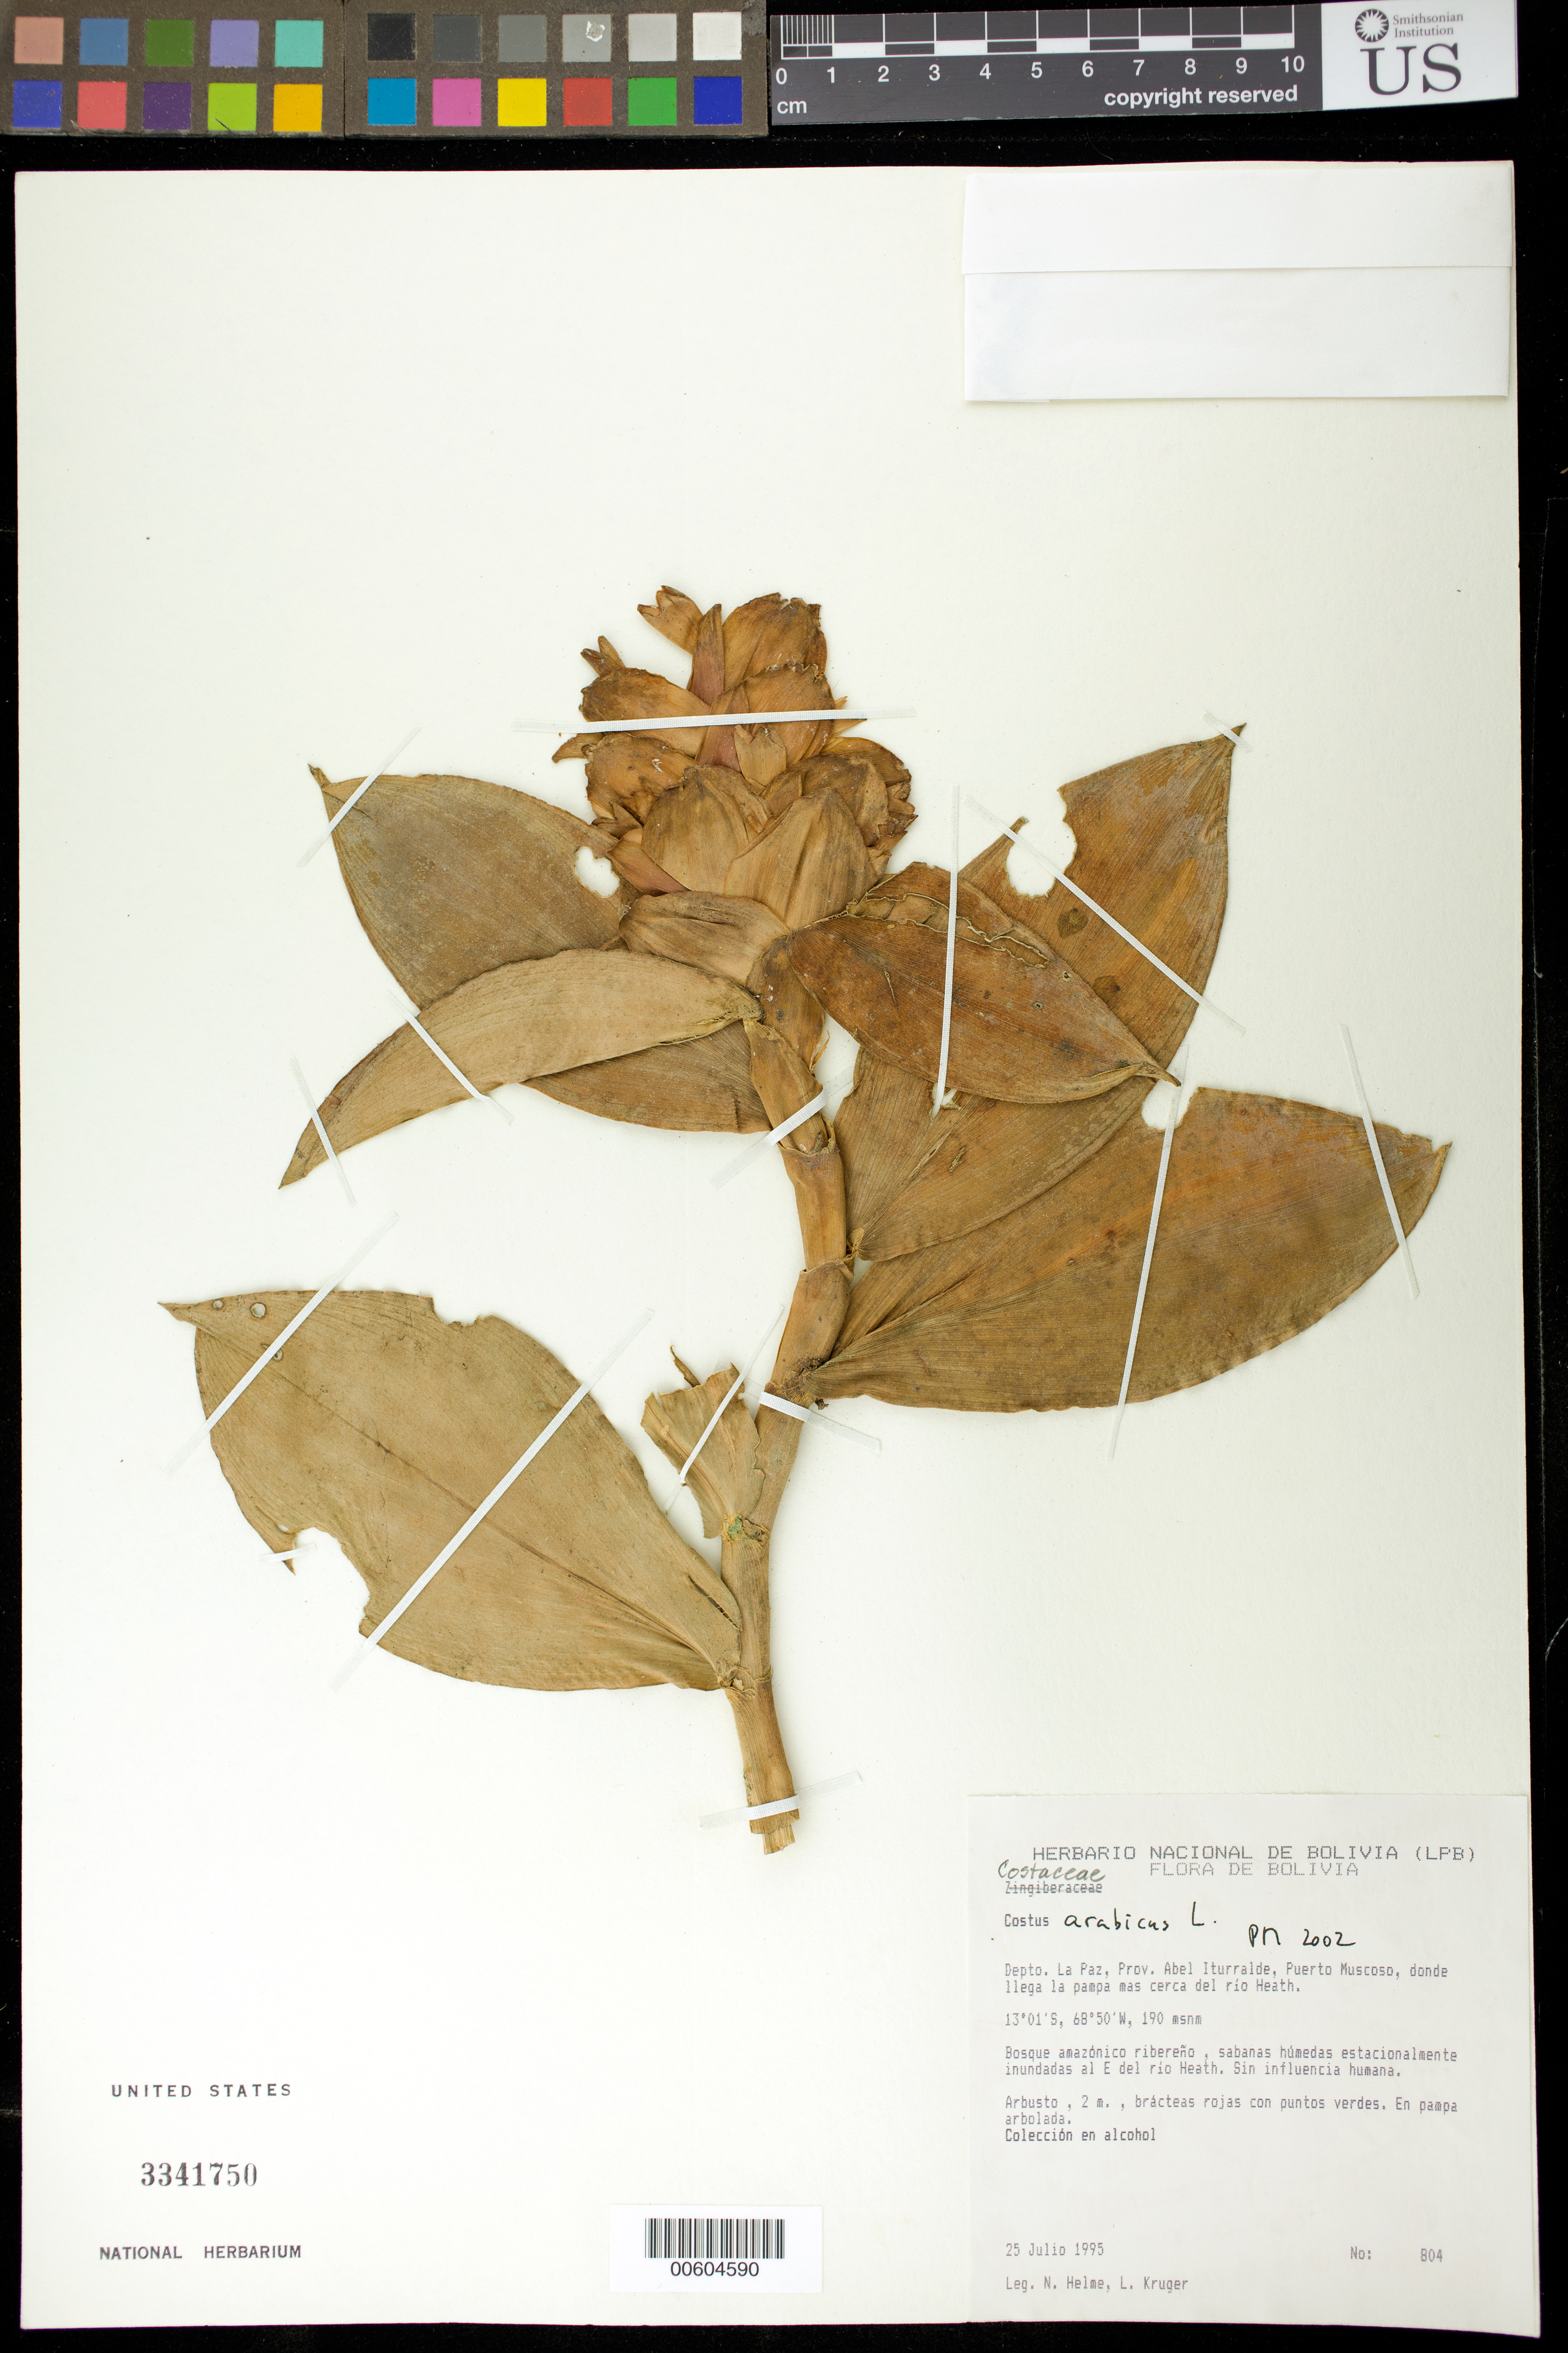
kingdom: Plantae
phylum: Tracheophyta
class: Liliopsida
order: Zingiberales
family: Costaceae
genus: Costus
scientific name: Costus arabicus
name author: L.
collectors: N. Helme & L. Kruger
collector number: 804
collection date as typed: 25 Jul 1995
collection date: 1995-07-25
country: Bolivia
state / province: La Paz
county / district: Abel Iturralde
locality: Puerto Muscoso, where the pampa is closest to Rio Heath.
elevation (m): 190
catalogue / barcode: US 3341750